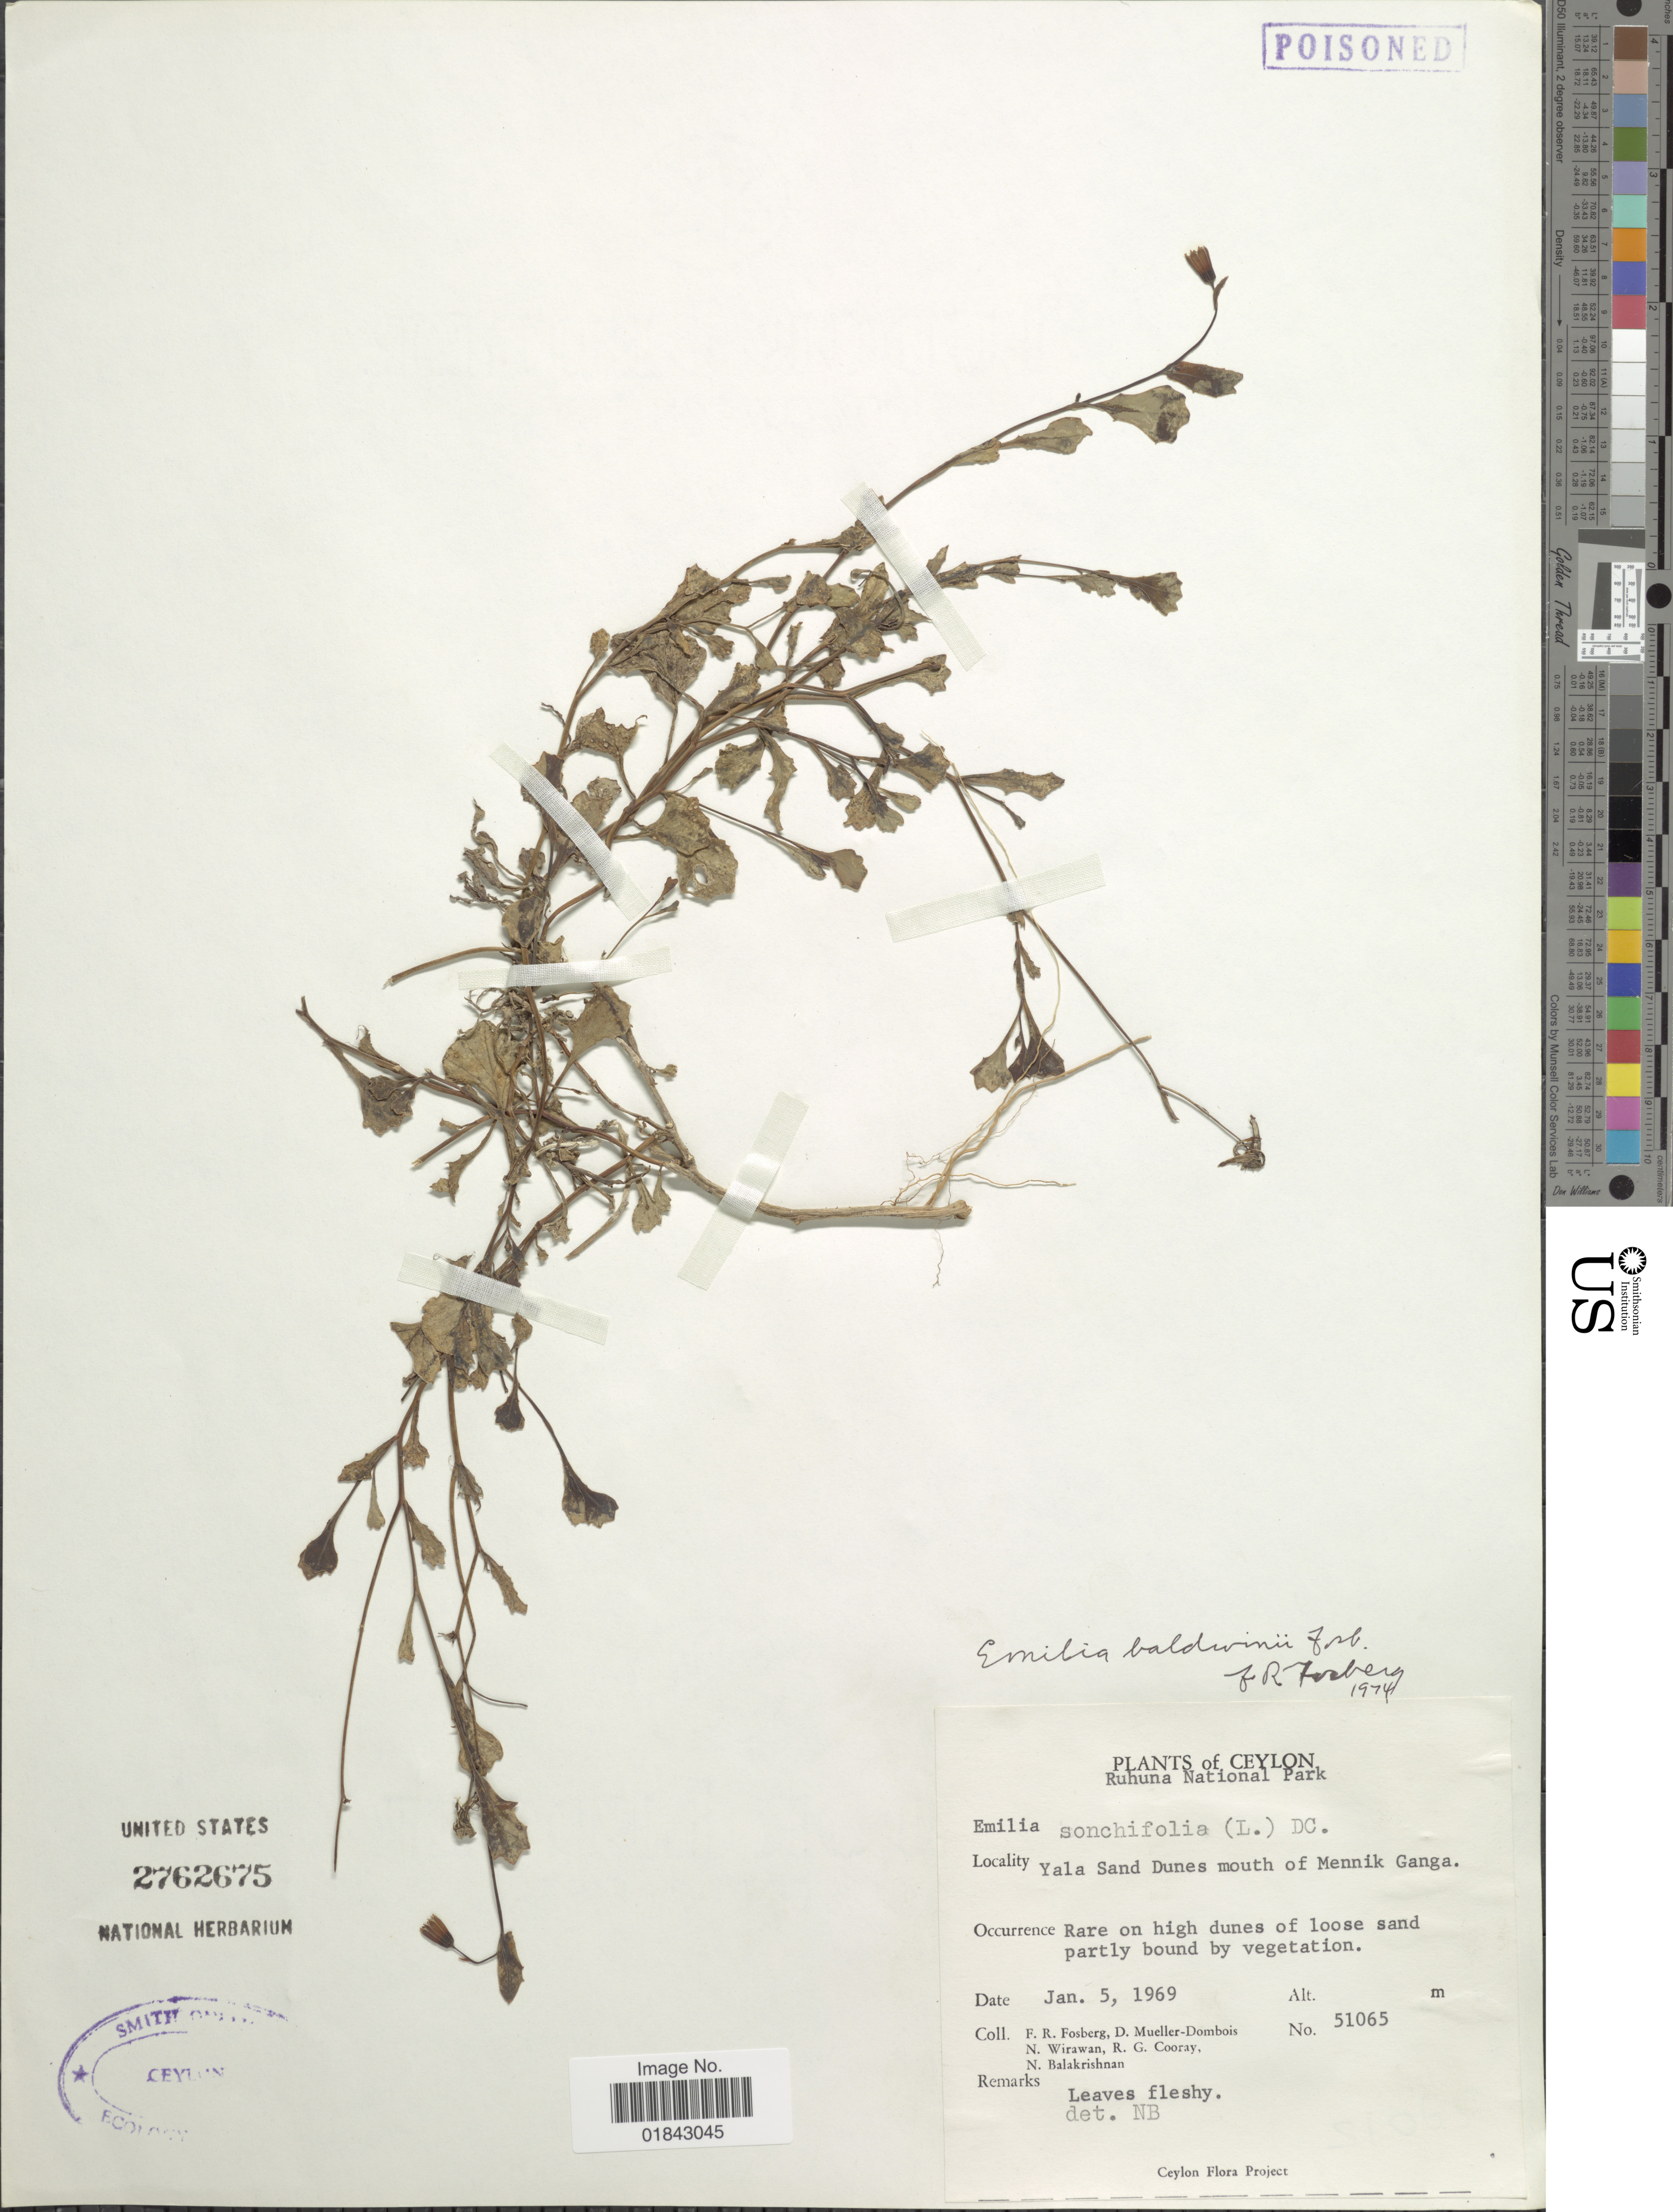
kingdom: Plantae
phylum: Tracheophyta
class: Magnoliopsida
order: Asterales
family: Asteraceae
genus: Emilia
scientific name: Emilia baldwinii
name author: Fosberg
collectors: F. R. Fosberg & D. Mueller-Dombois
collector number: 51065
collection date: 1969-01-05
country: Sri Lanka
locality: Ceylon, Ruhuna National Park, Yala Sand Dunes mouth of Mennik Ganga, rare on high dunes of loose sand partly bound by vegetation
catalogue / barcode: US 2762675